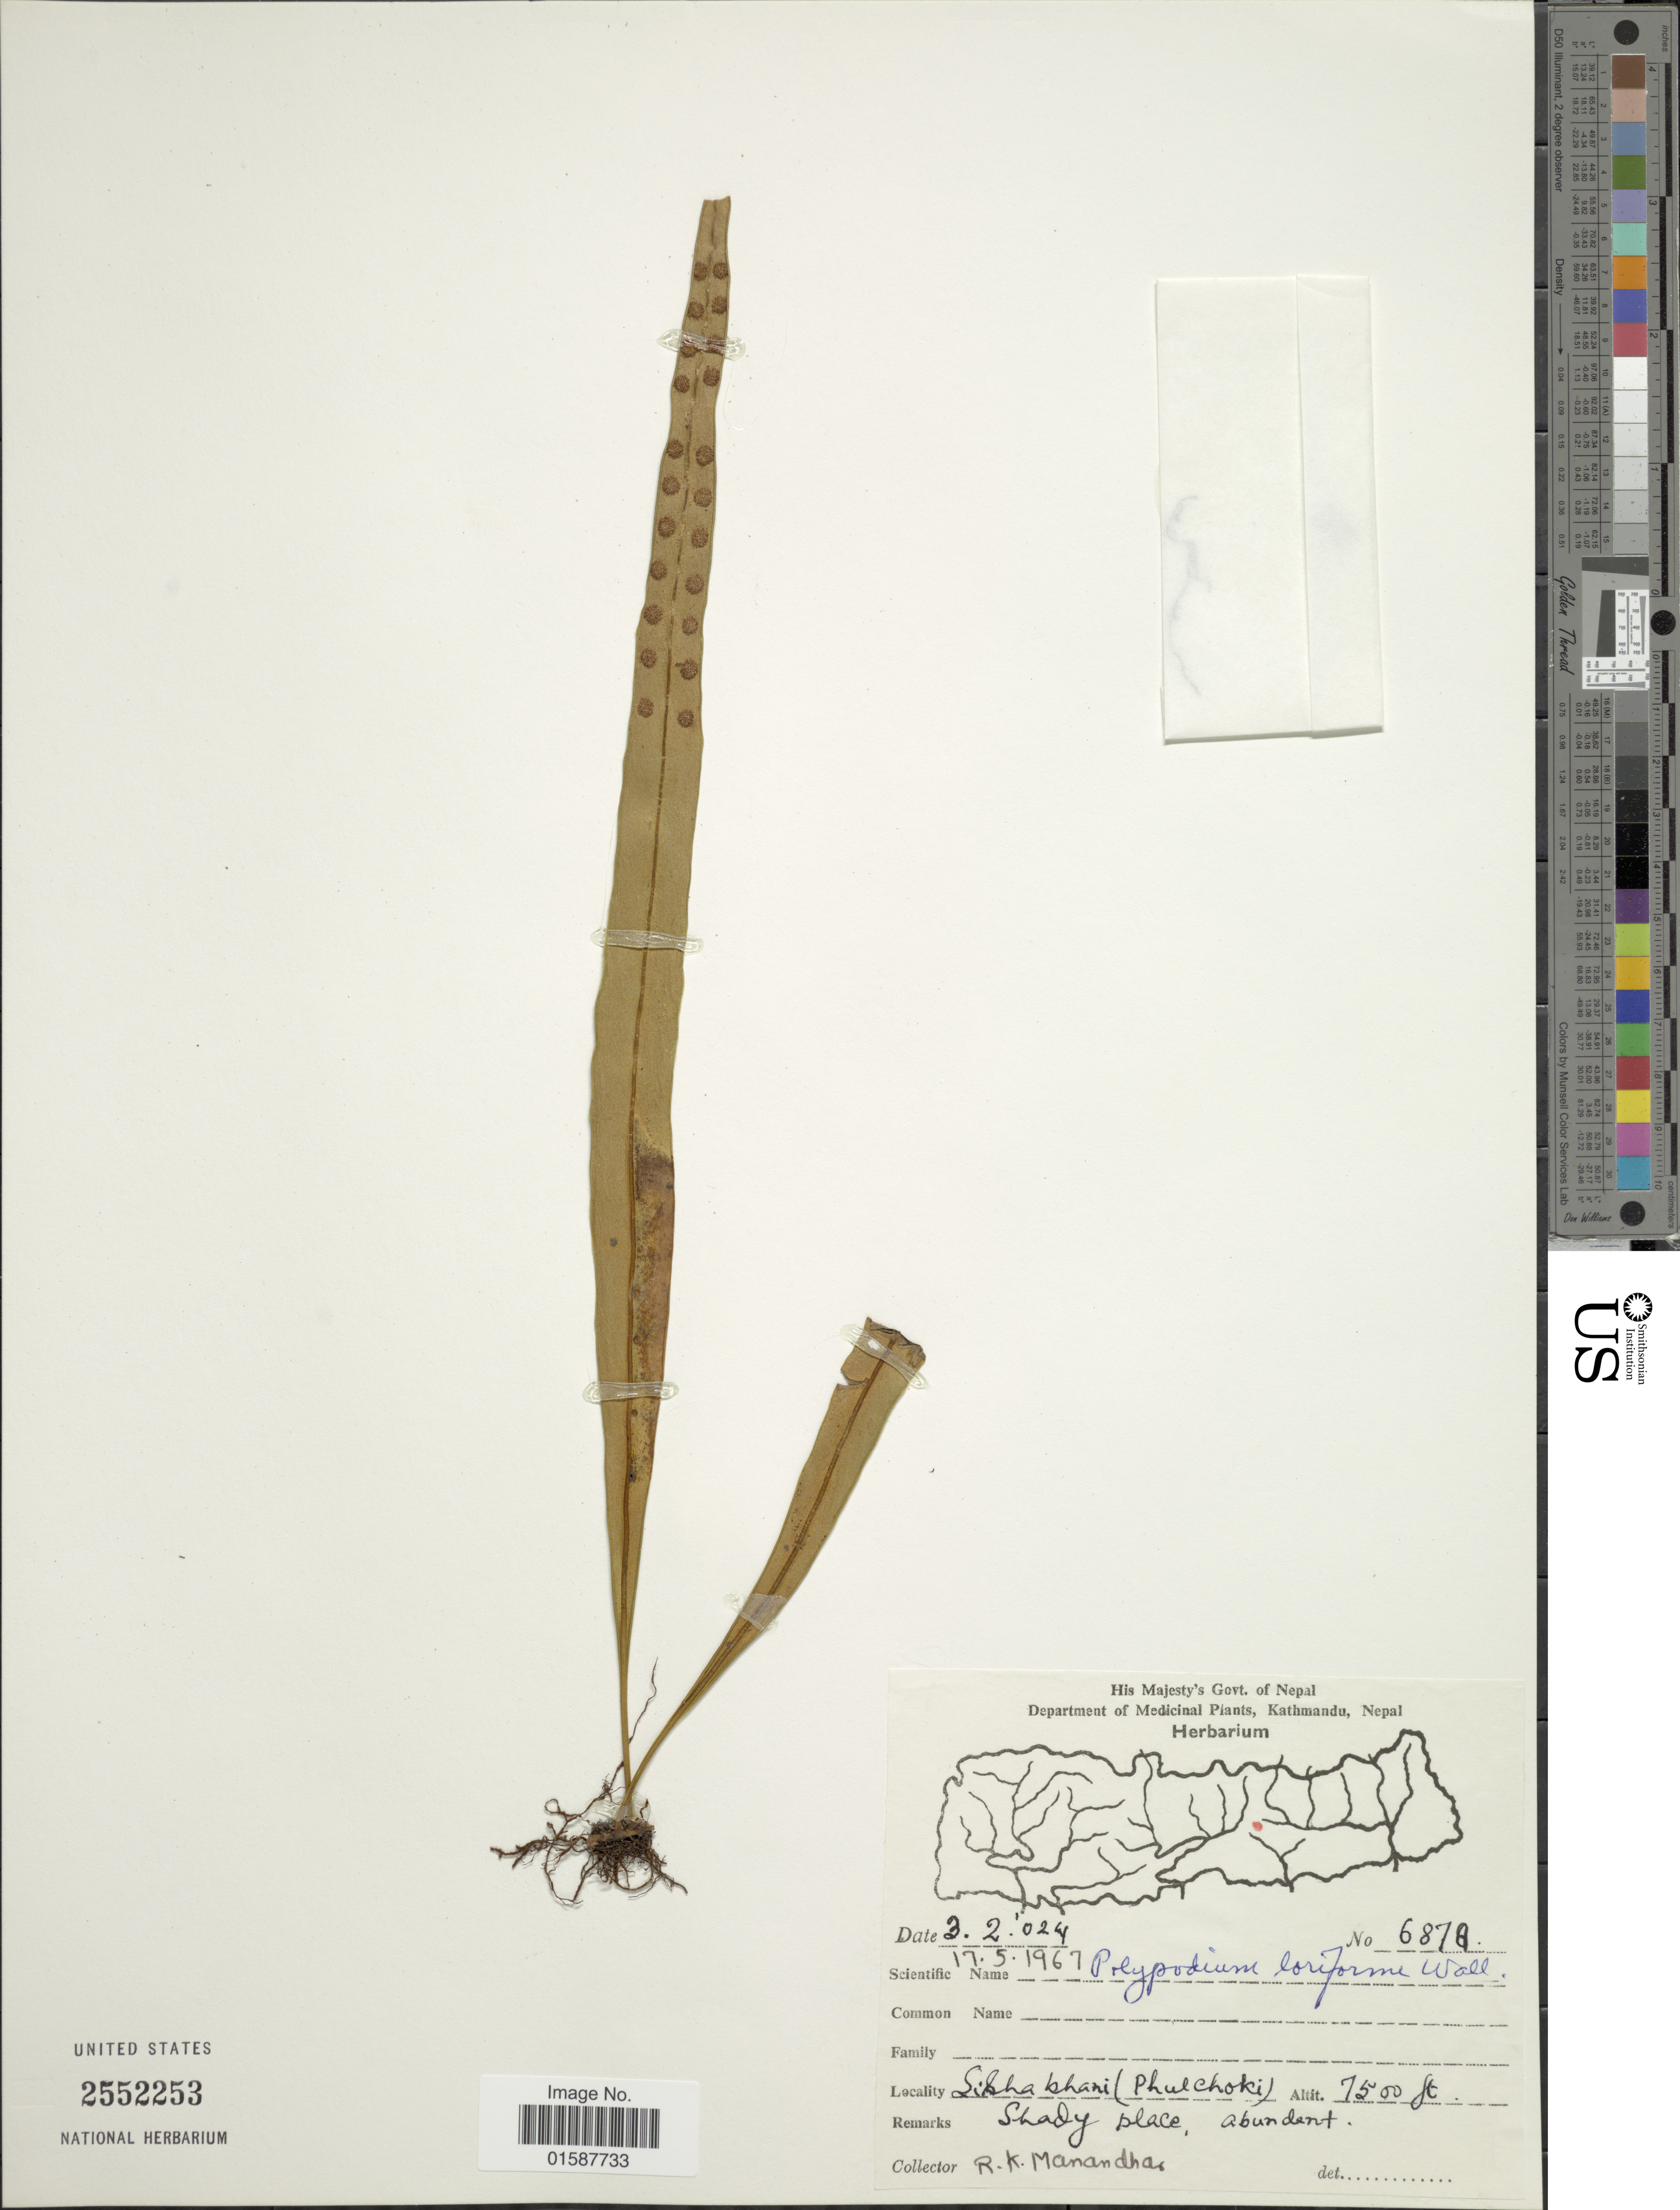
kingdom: Plantae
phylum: Tracheophyta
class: Polypodiopsida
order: Polypodiales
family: Polypodiaceae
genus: Lepisorus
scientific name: Lepisorus loriformis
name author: (Wall. ex Mett.) Ching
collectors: R. Manandhar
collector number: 6870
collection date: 1967-05-17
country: Nepal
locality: Sishabhani (Phulchoki)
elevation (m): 2286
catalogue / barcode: US 2552253